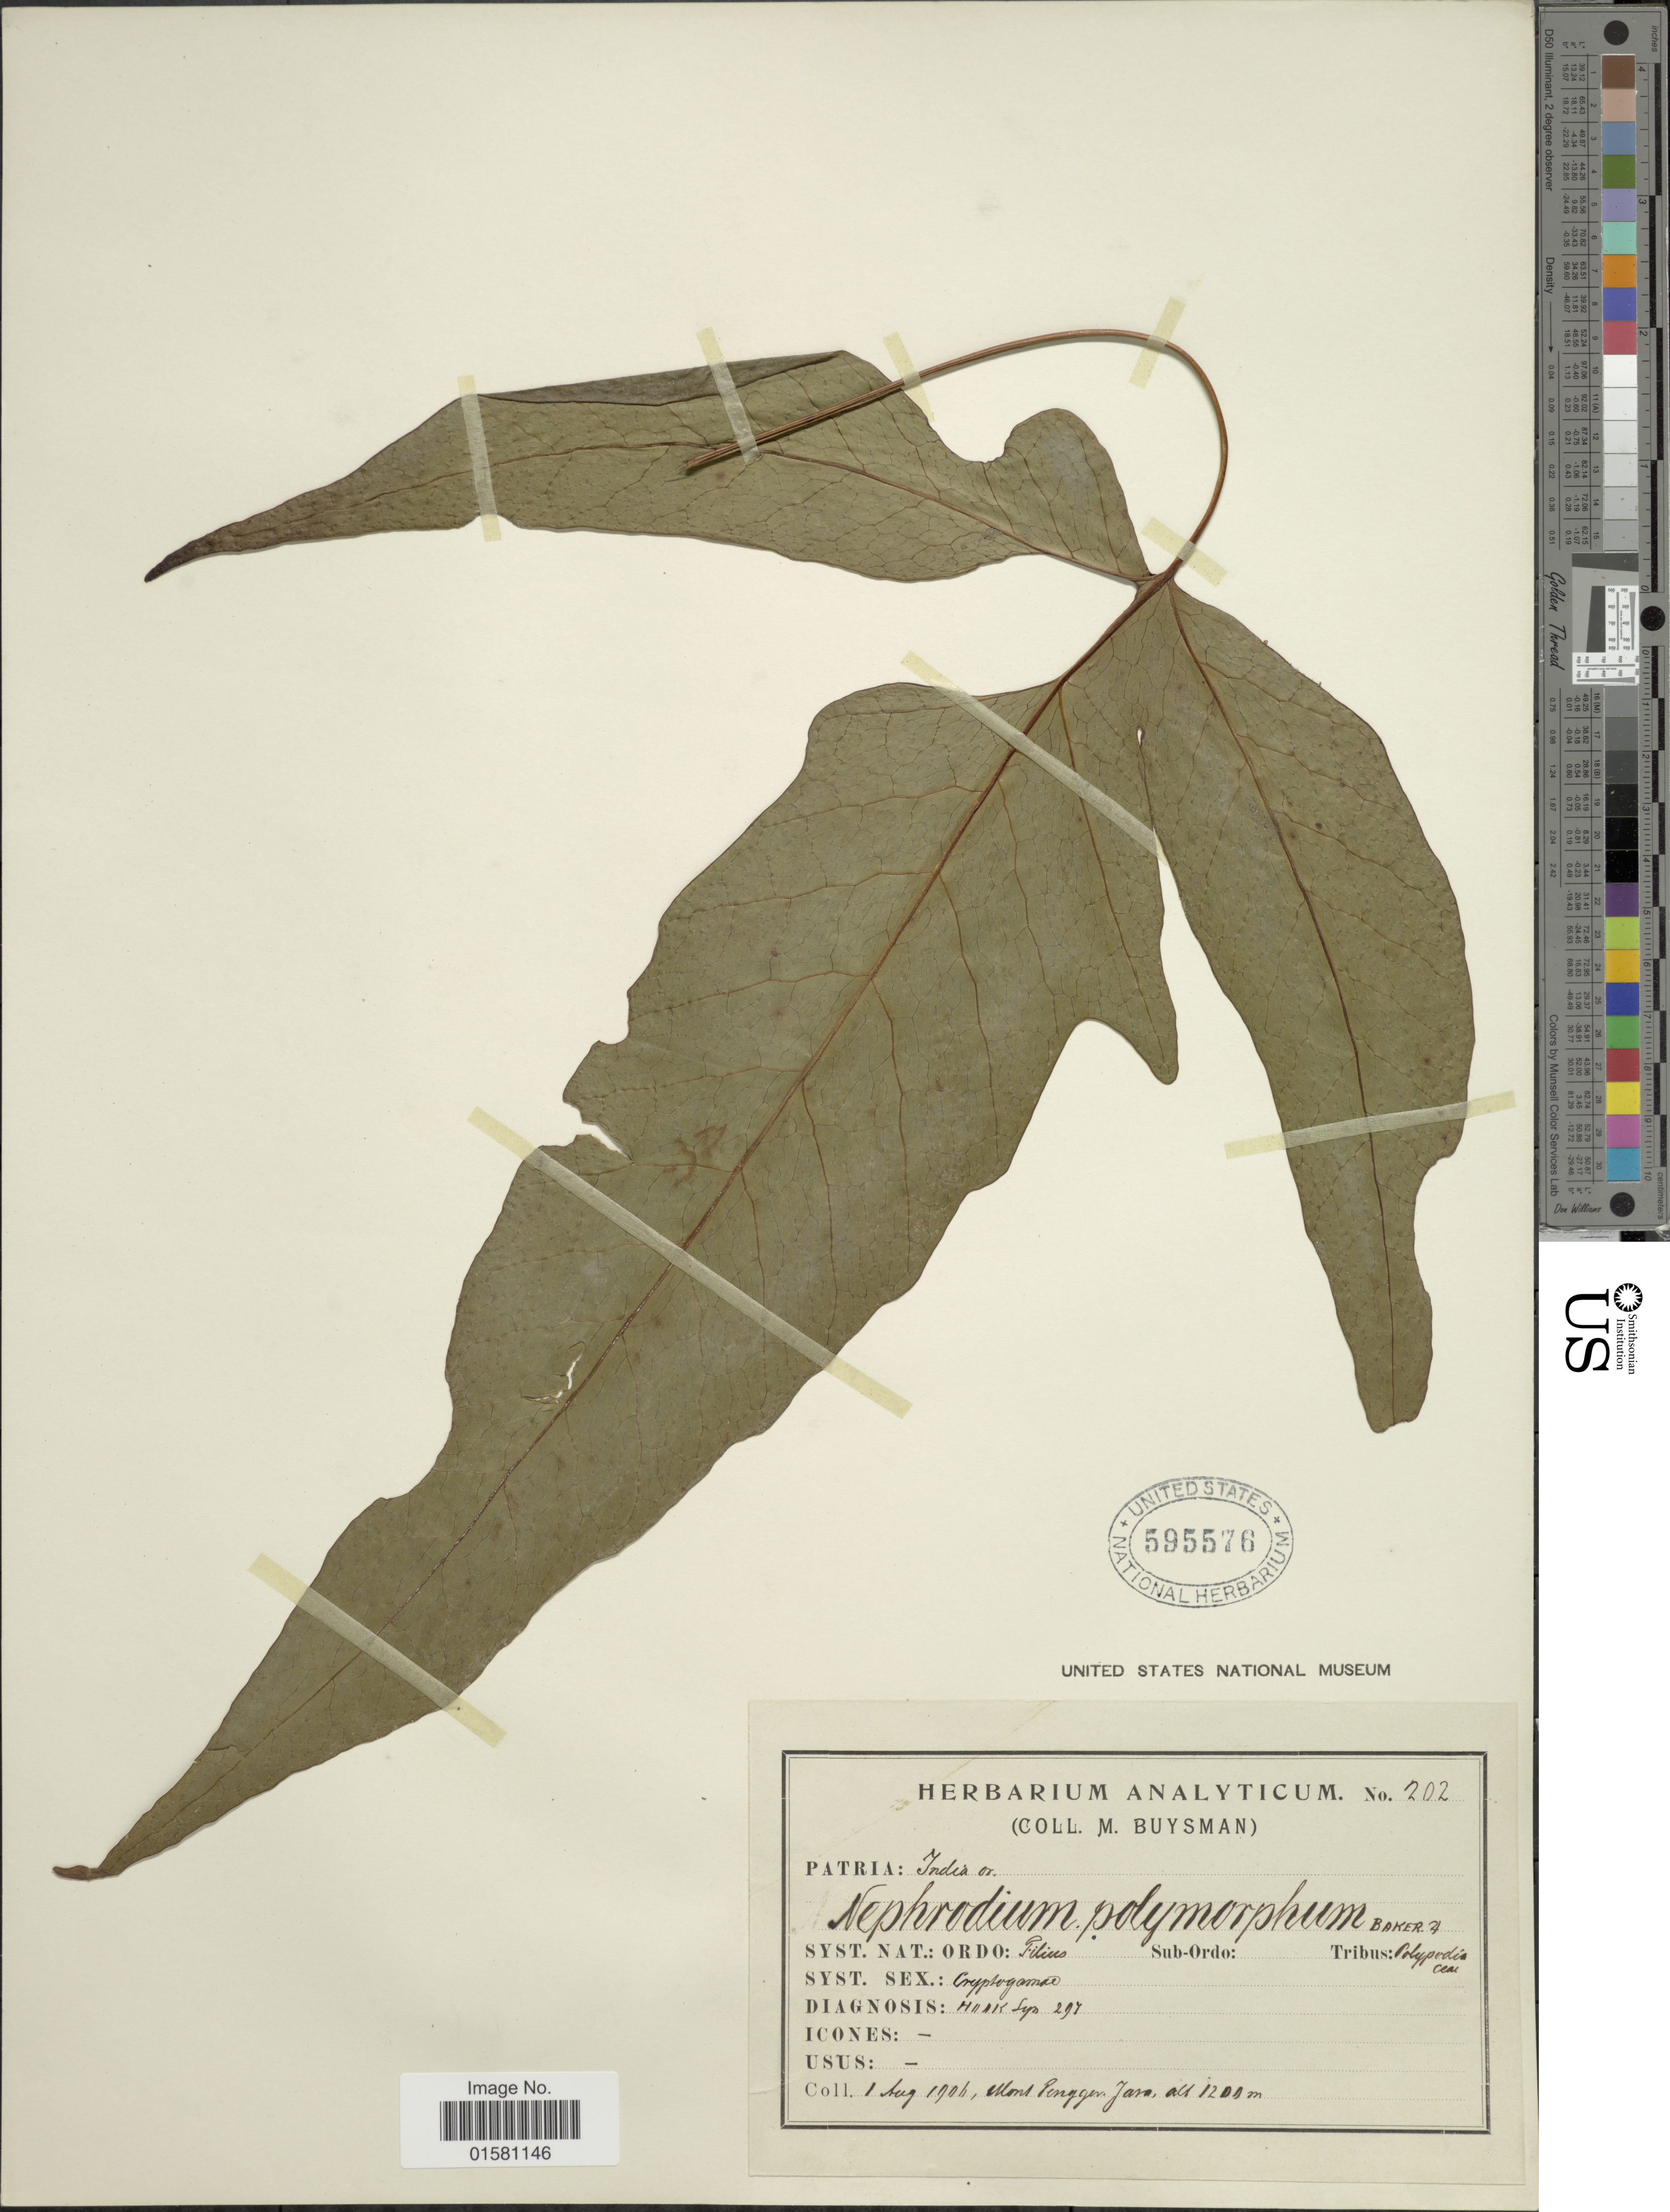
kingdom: Plantae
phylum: Tracheophyta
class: Polypodiopsida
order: Polypodiales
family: Tectariaceae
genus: Tectaria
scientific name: Tectaria polymorpha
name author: (Wall. ex Hook.) Copel.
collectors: M. Buysman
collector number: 202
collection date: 1906-08-01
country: Indonesia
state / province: Java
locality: Mons Tennger Java, India or.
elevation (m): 366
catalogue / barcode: US 595576